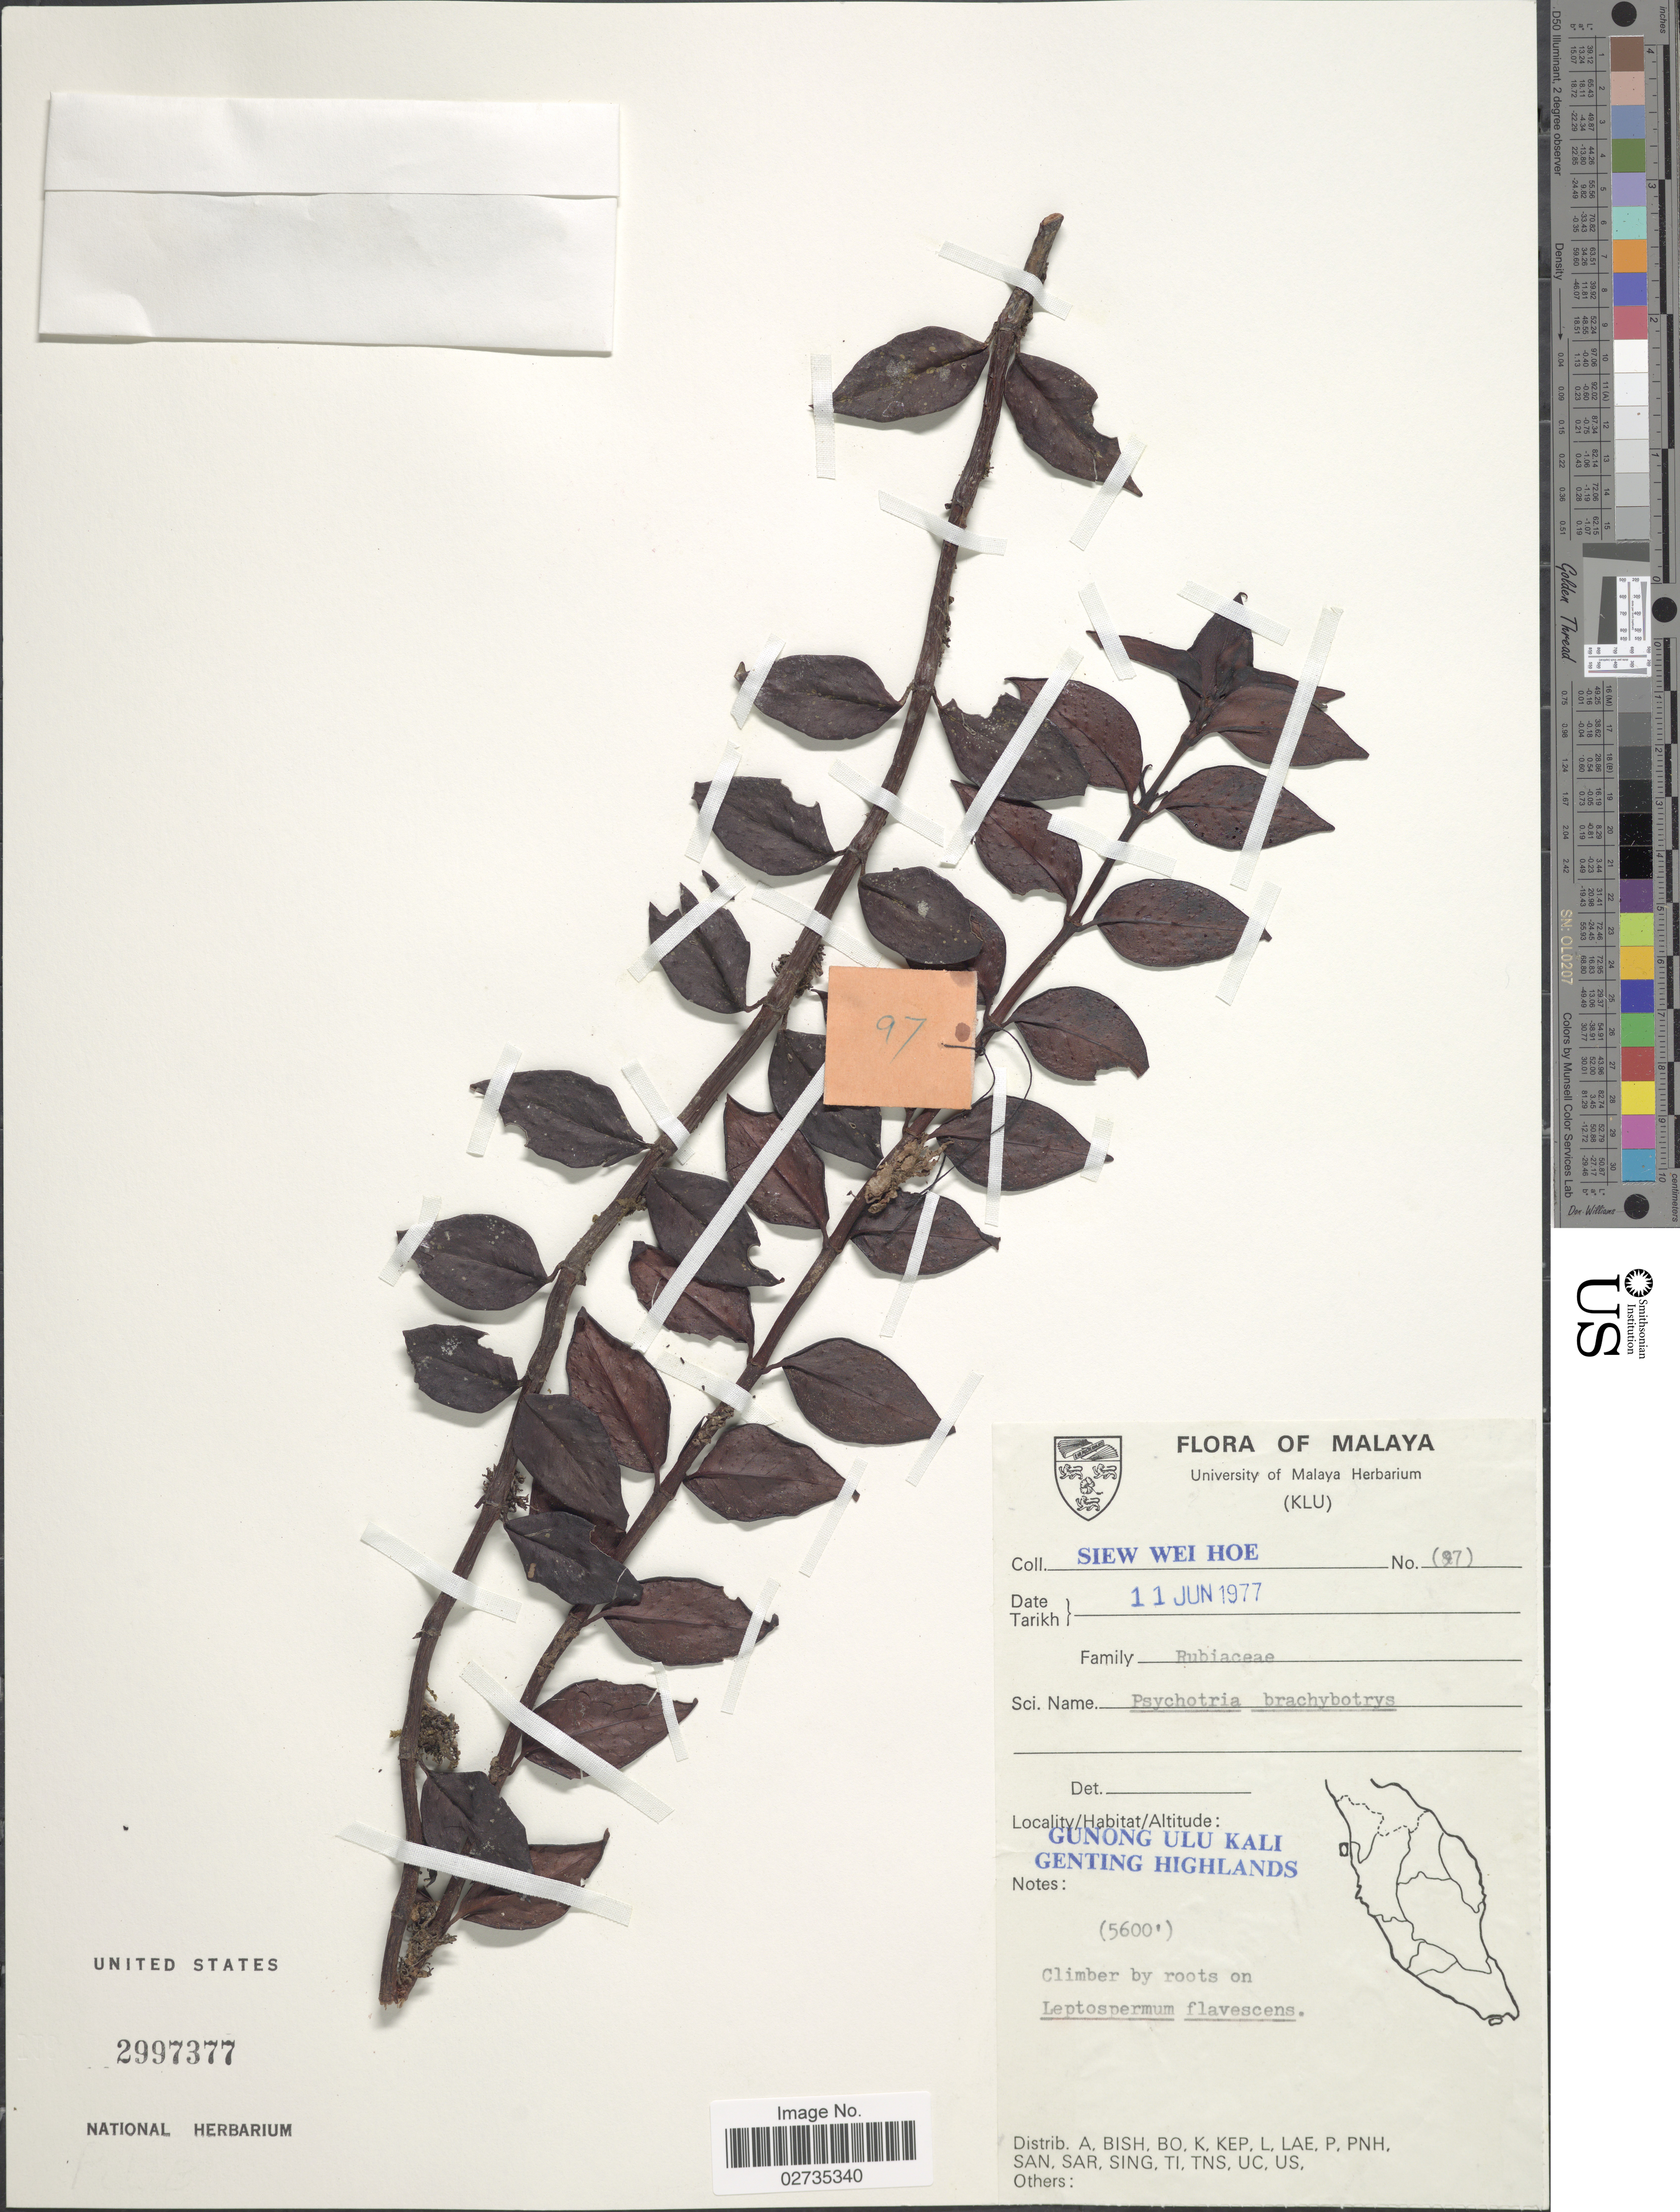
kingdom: Plantae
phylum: Tracheophyta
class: Magnoliopsida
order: Gentianales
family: Rubiaceae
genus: Psychotria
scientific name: Psychotria brachybotrya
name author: Müll. Arg.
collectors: W. H. Siew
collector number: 97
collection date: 1977-06-11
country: Malaysia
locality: Malaya, Gunong Ulu Kali, Genting Highlands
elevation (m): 1707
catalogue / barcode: US 2997377